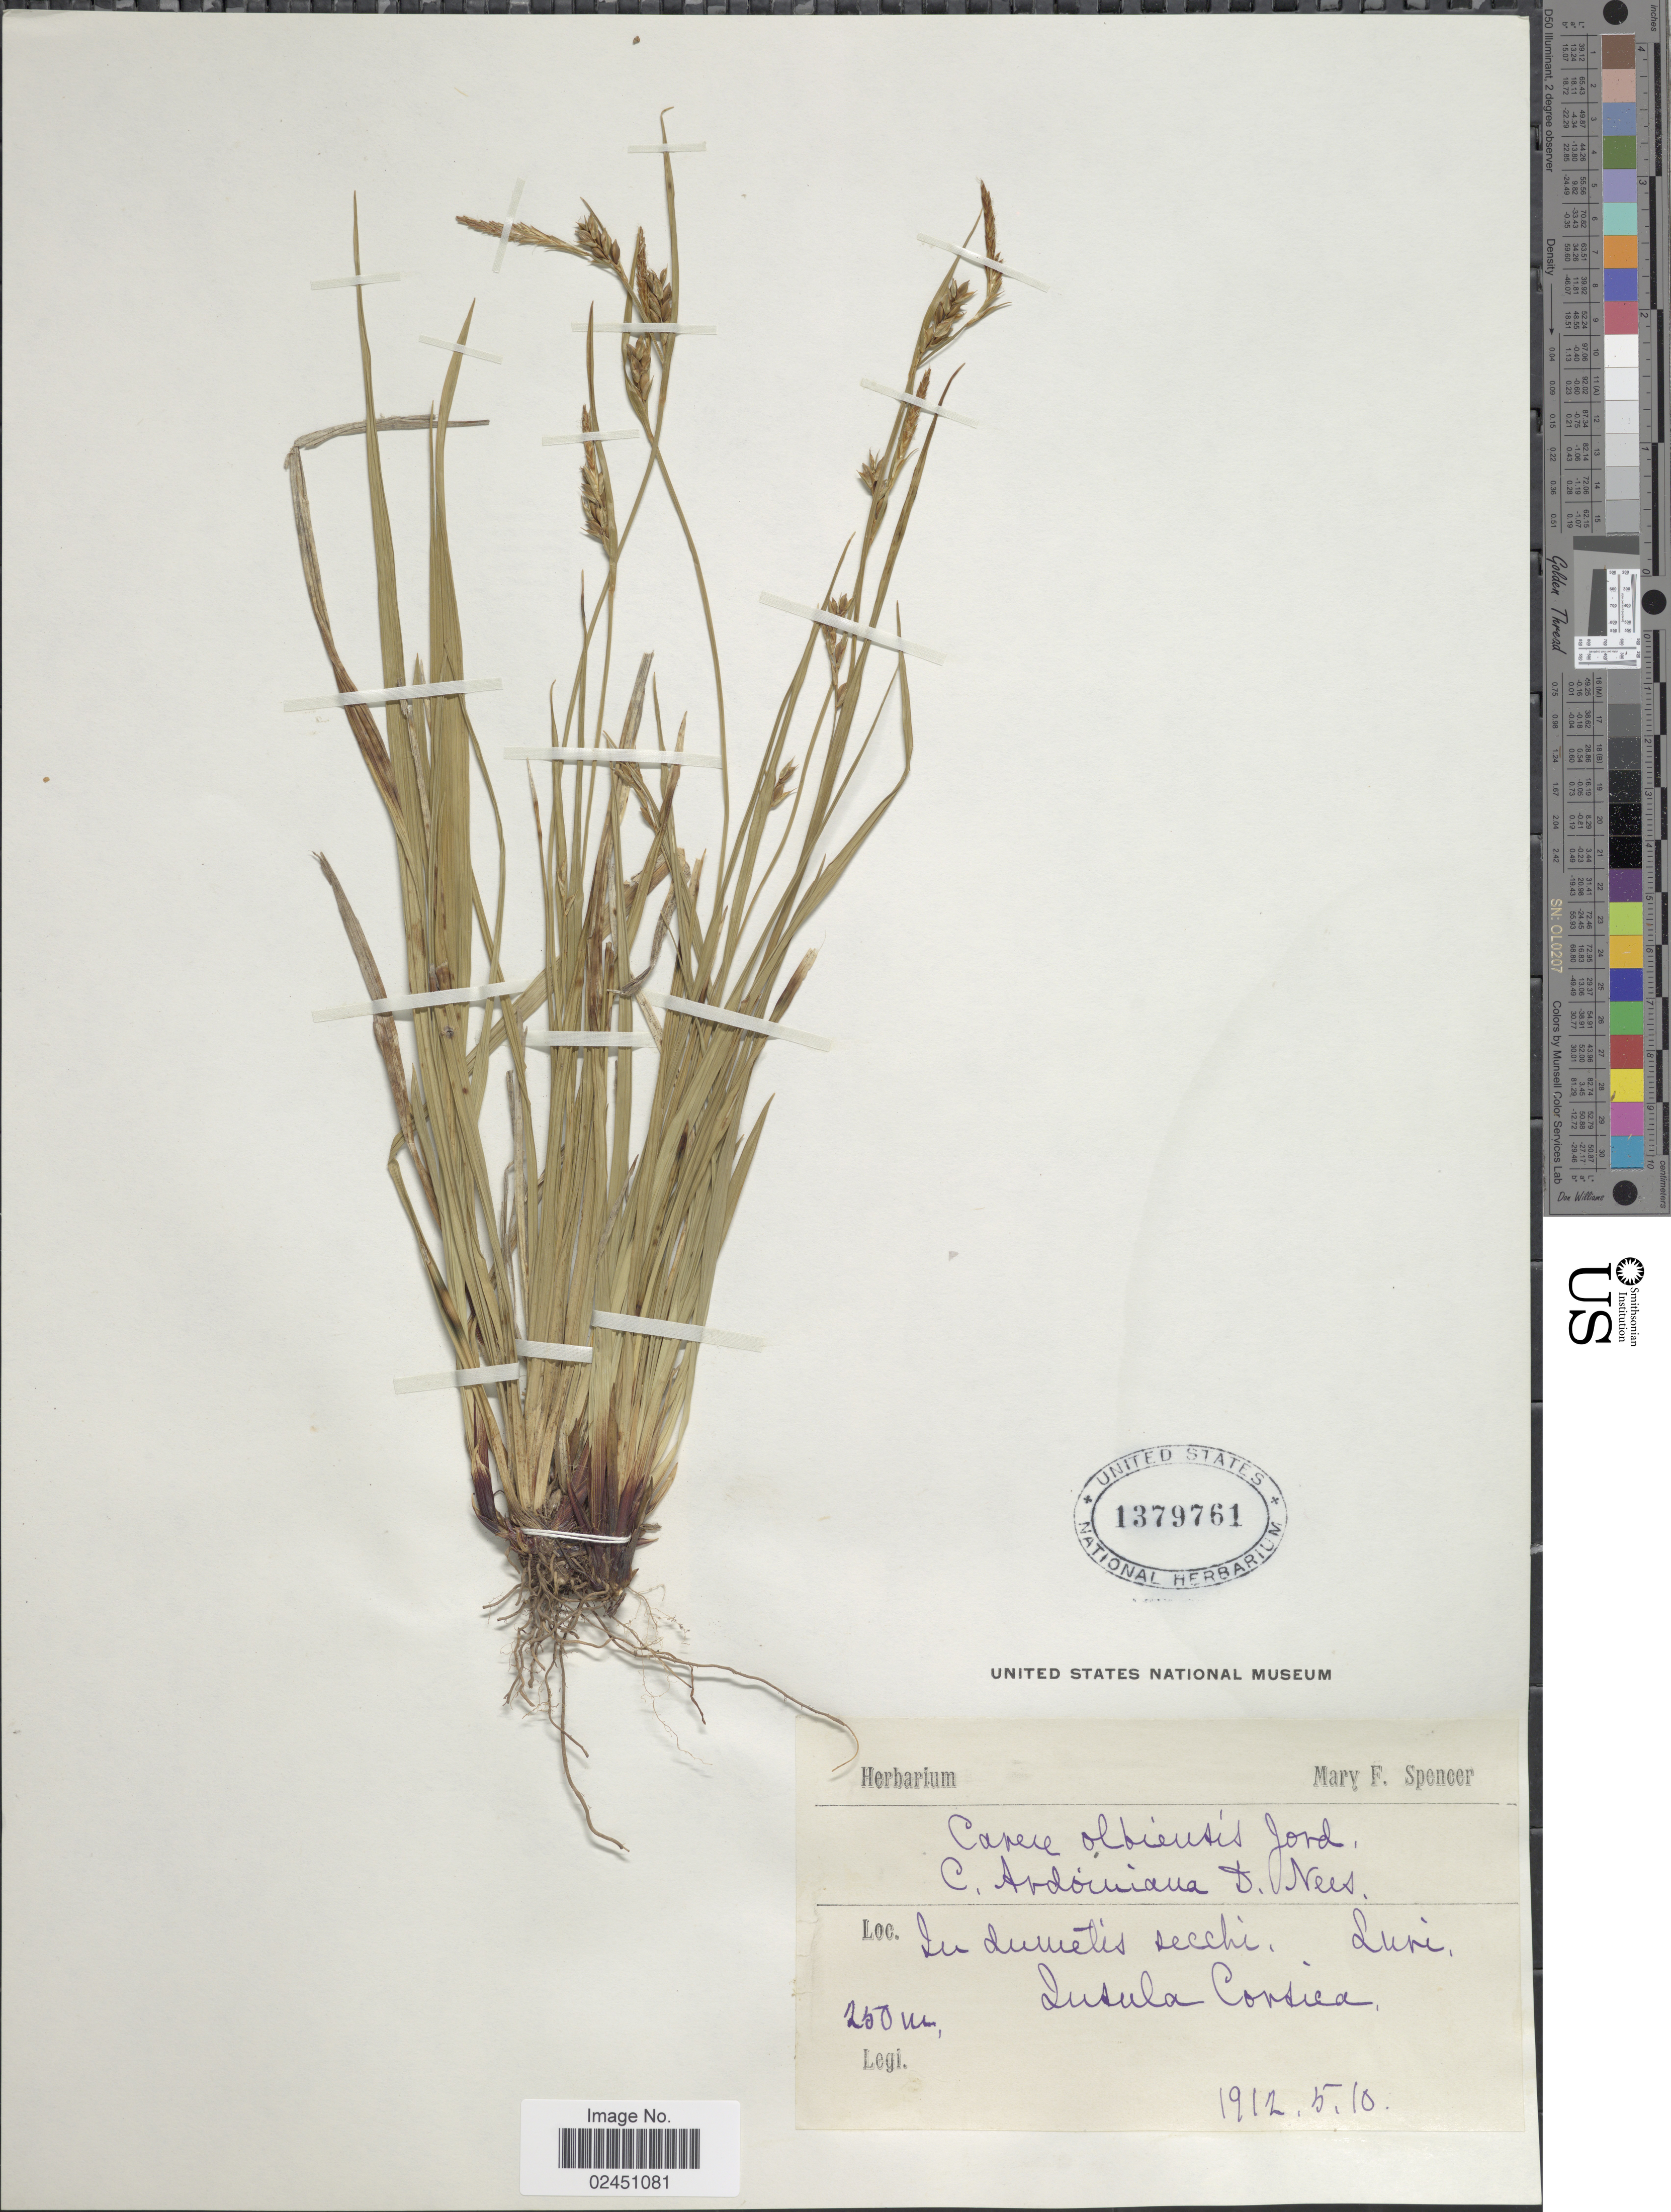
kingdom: Plantae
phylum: Tracheophyta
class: Liliopsida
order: Poales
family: Cyperaceae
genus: Carex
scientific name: Carex olbiensis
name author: Jord.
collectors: ex herb. Spencer, Mary Fiske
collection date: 1912-05-10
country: France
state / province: Corsica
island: Corse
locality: In dumetlis secchi, Luri Insula Corsica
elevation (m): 250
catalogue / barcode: US 1379761